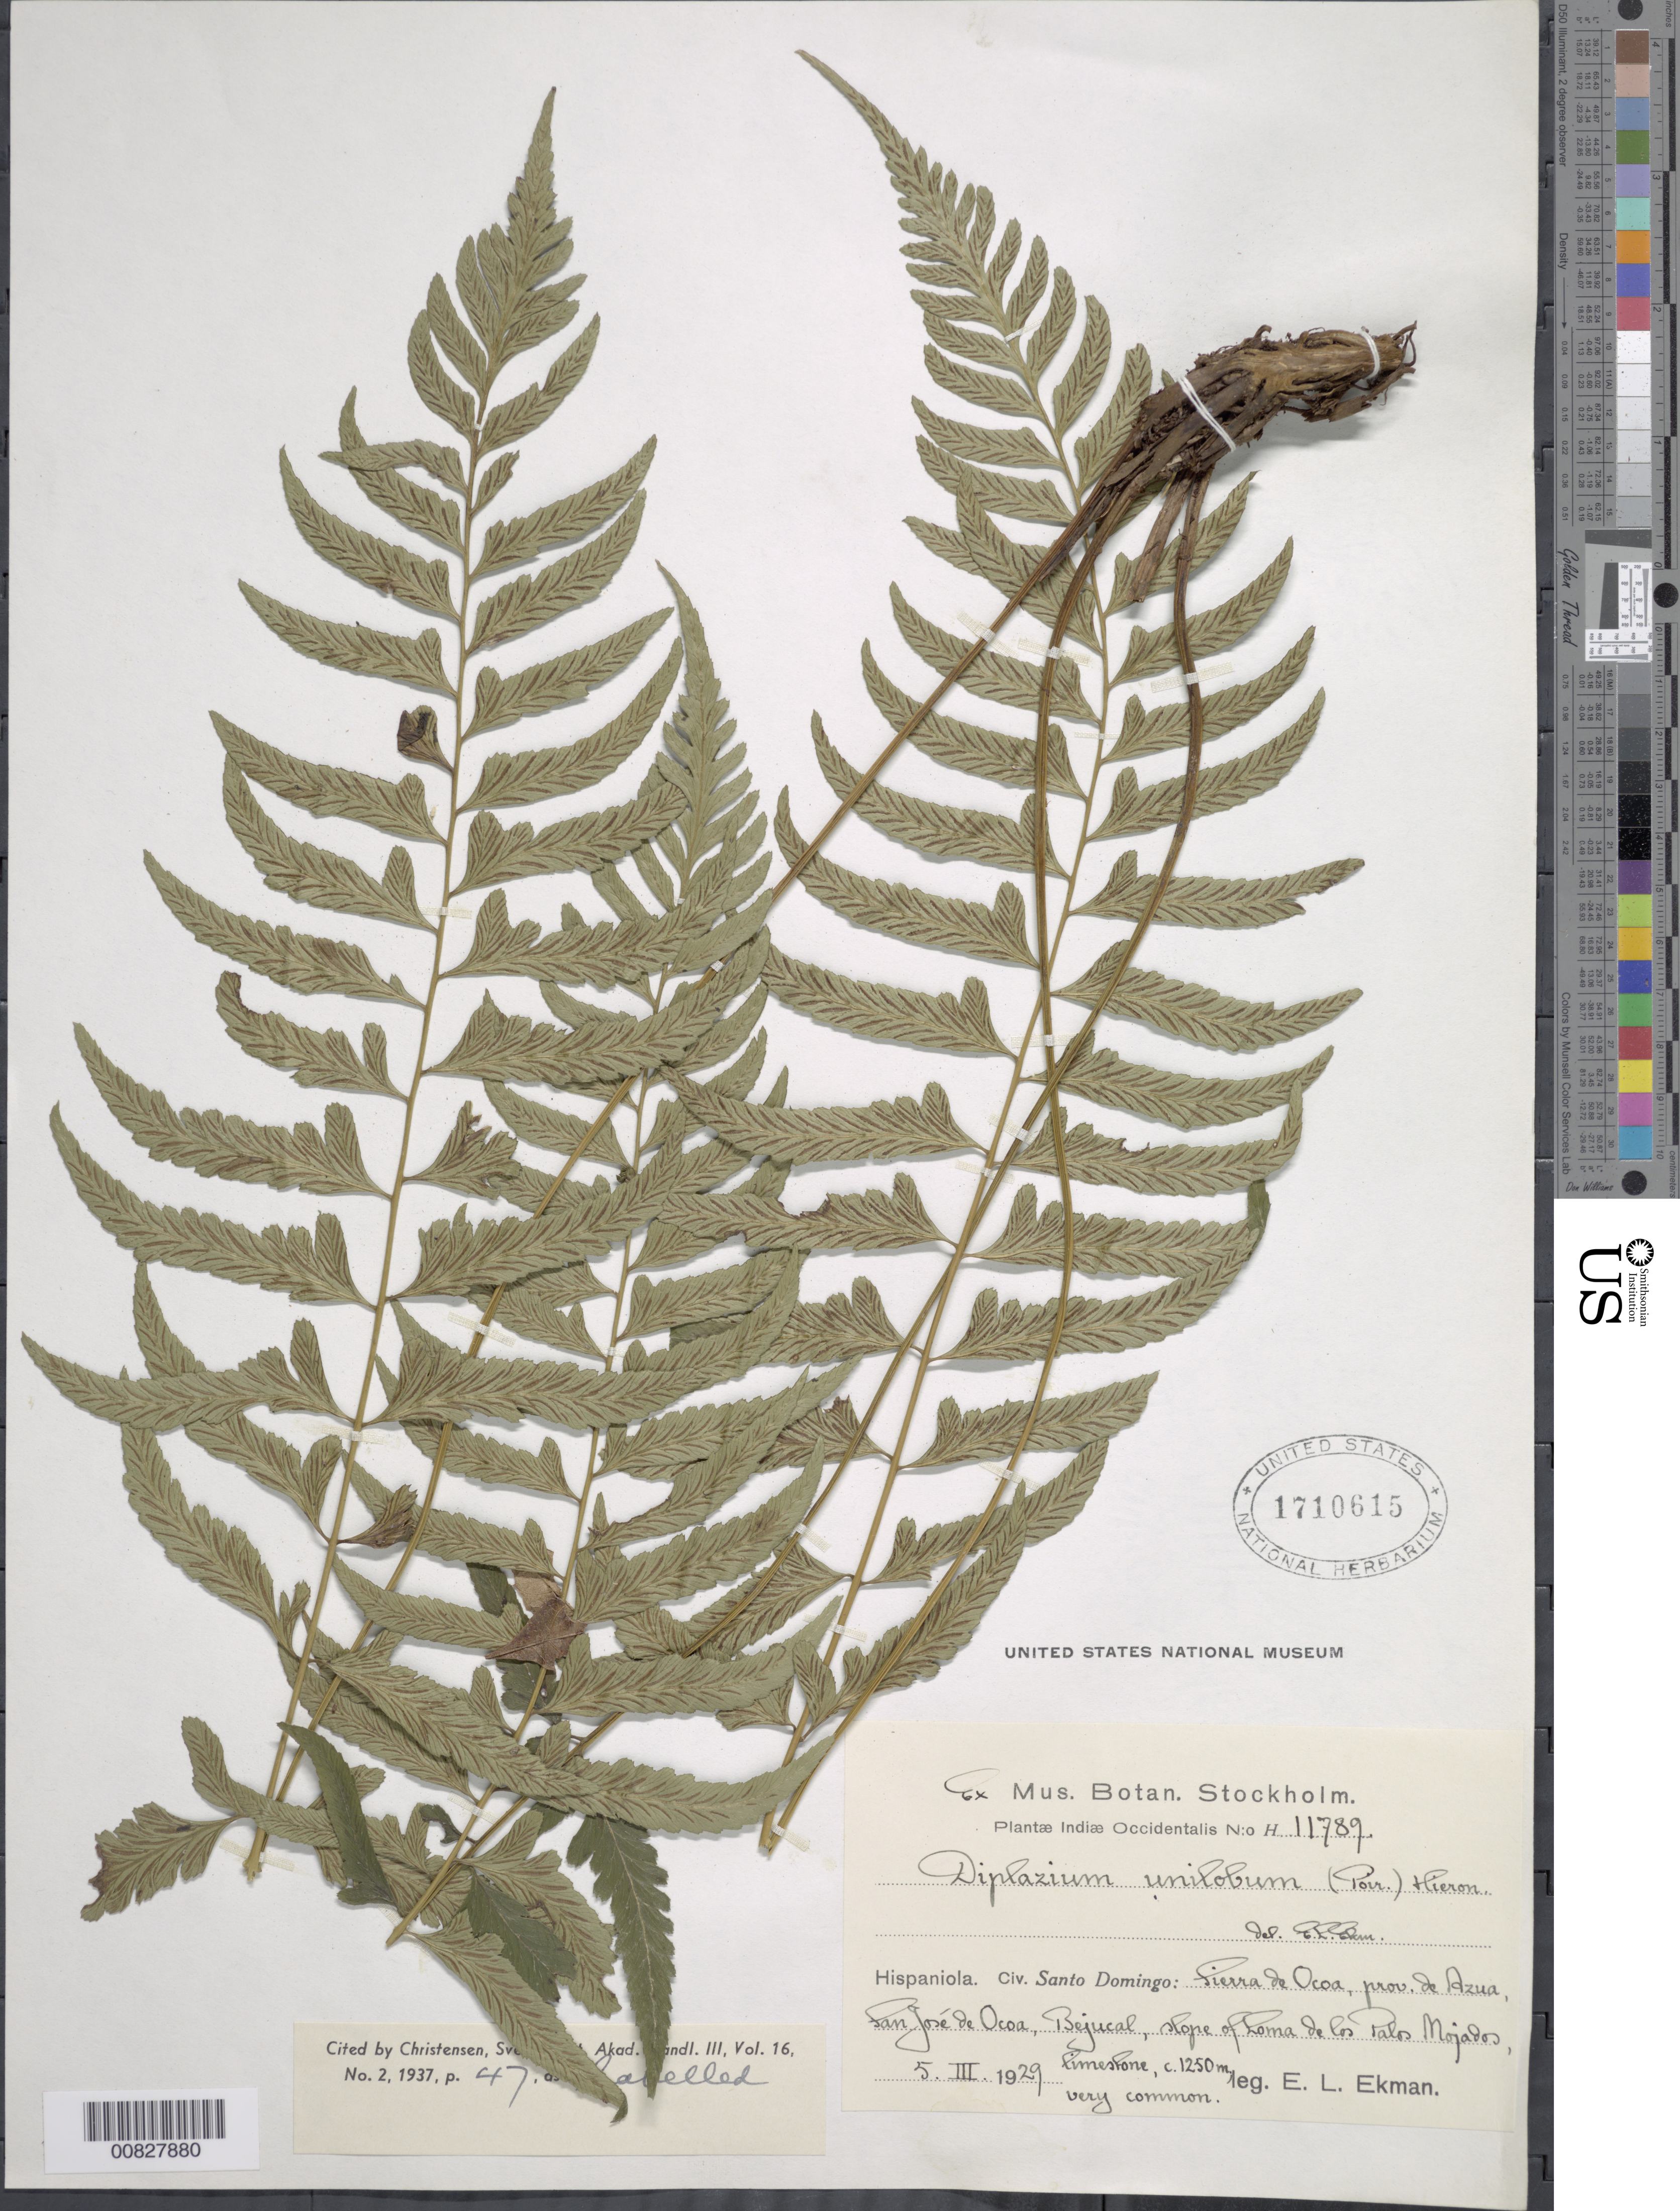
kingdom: Plantae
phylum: Tracheophyta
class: Polypodiopsida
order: Polypodiales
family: Athyriaceae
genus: Diplazium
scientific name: Diplazium unilobum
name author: (Poir.) Hieron.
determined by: Christensen, C. F. A.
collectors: E. L. Ekman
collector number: H 11789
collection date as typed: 05 Mar 1929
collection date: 1929-03-05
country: Dominican Republic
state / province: Azua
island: Hispaniola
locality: Sierra de Ocoa, San José de Ocoa, Bejucal, Loma de los Palos Mojados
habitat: Limestone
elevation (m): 1250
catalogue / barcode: US 1710615